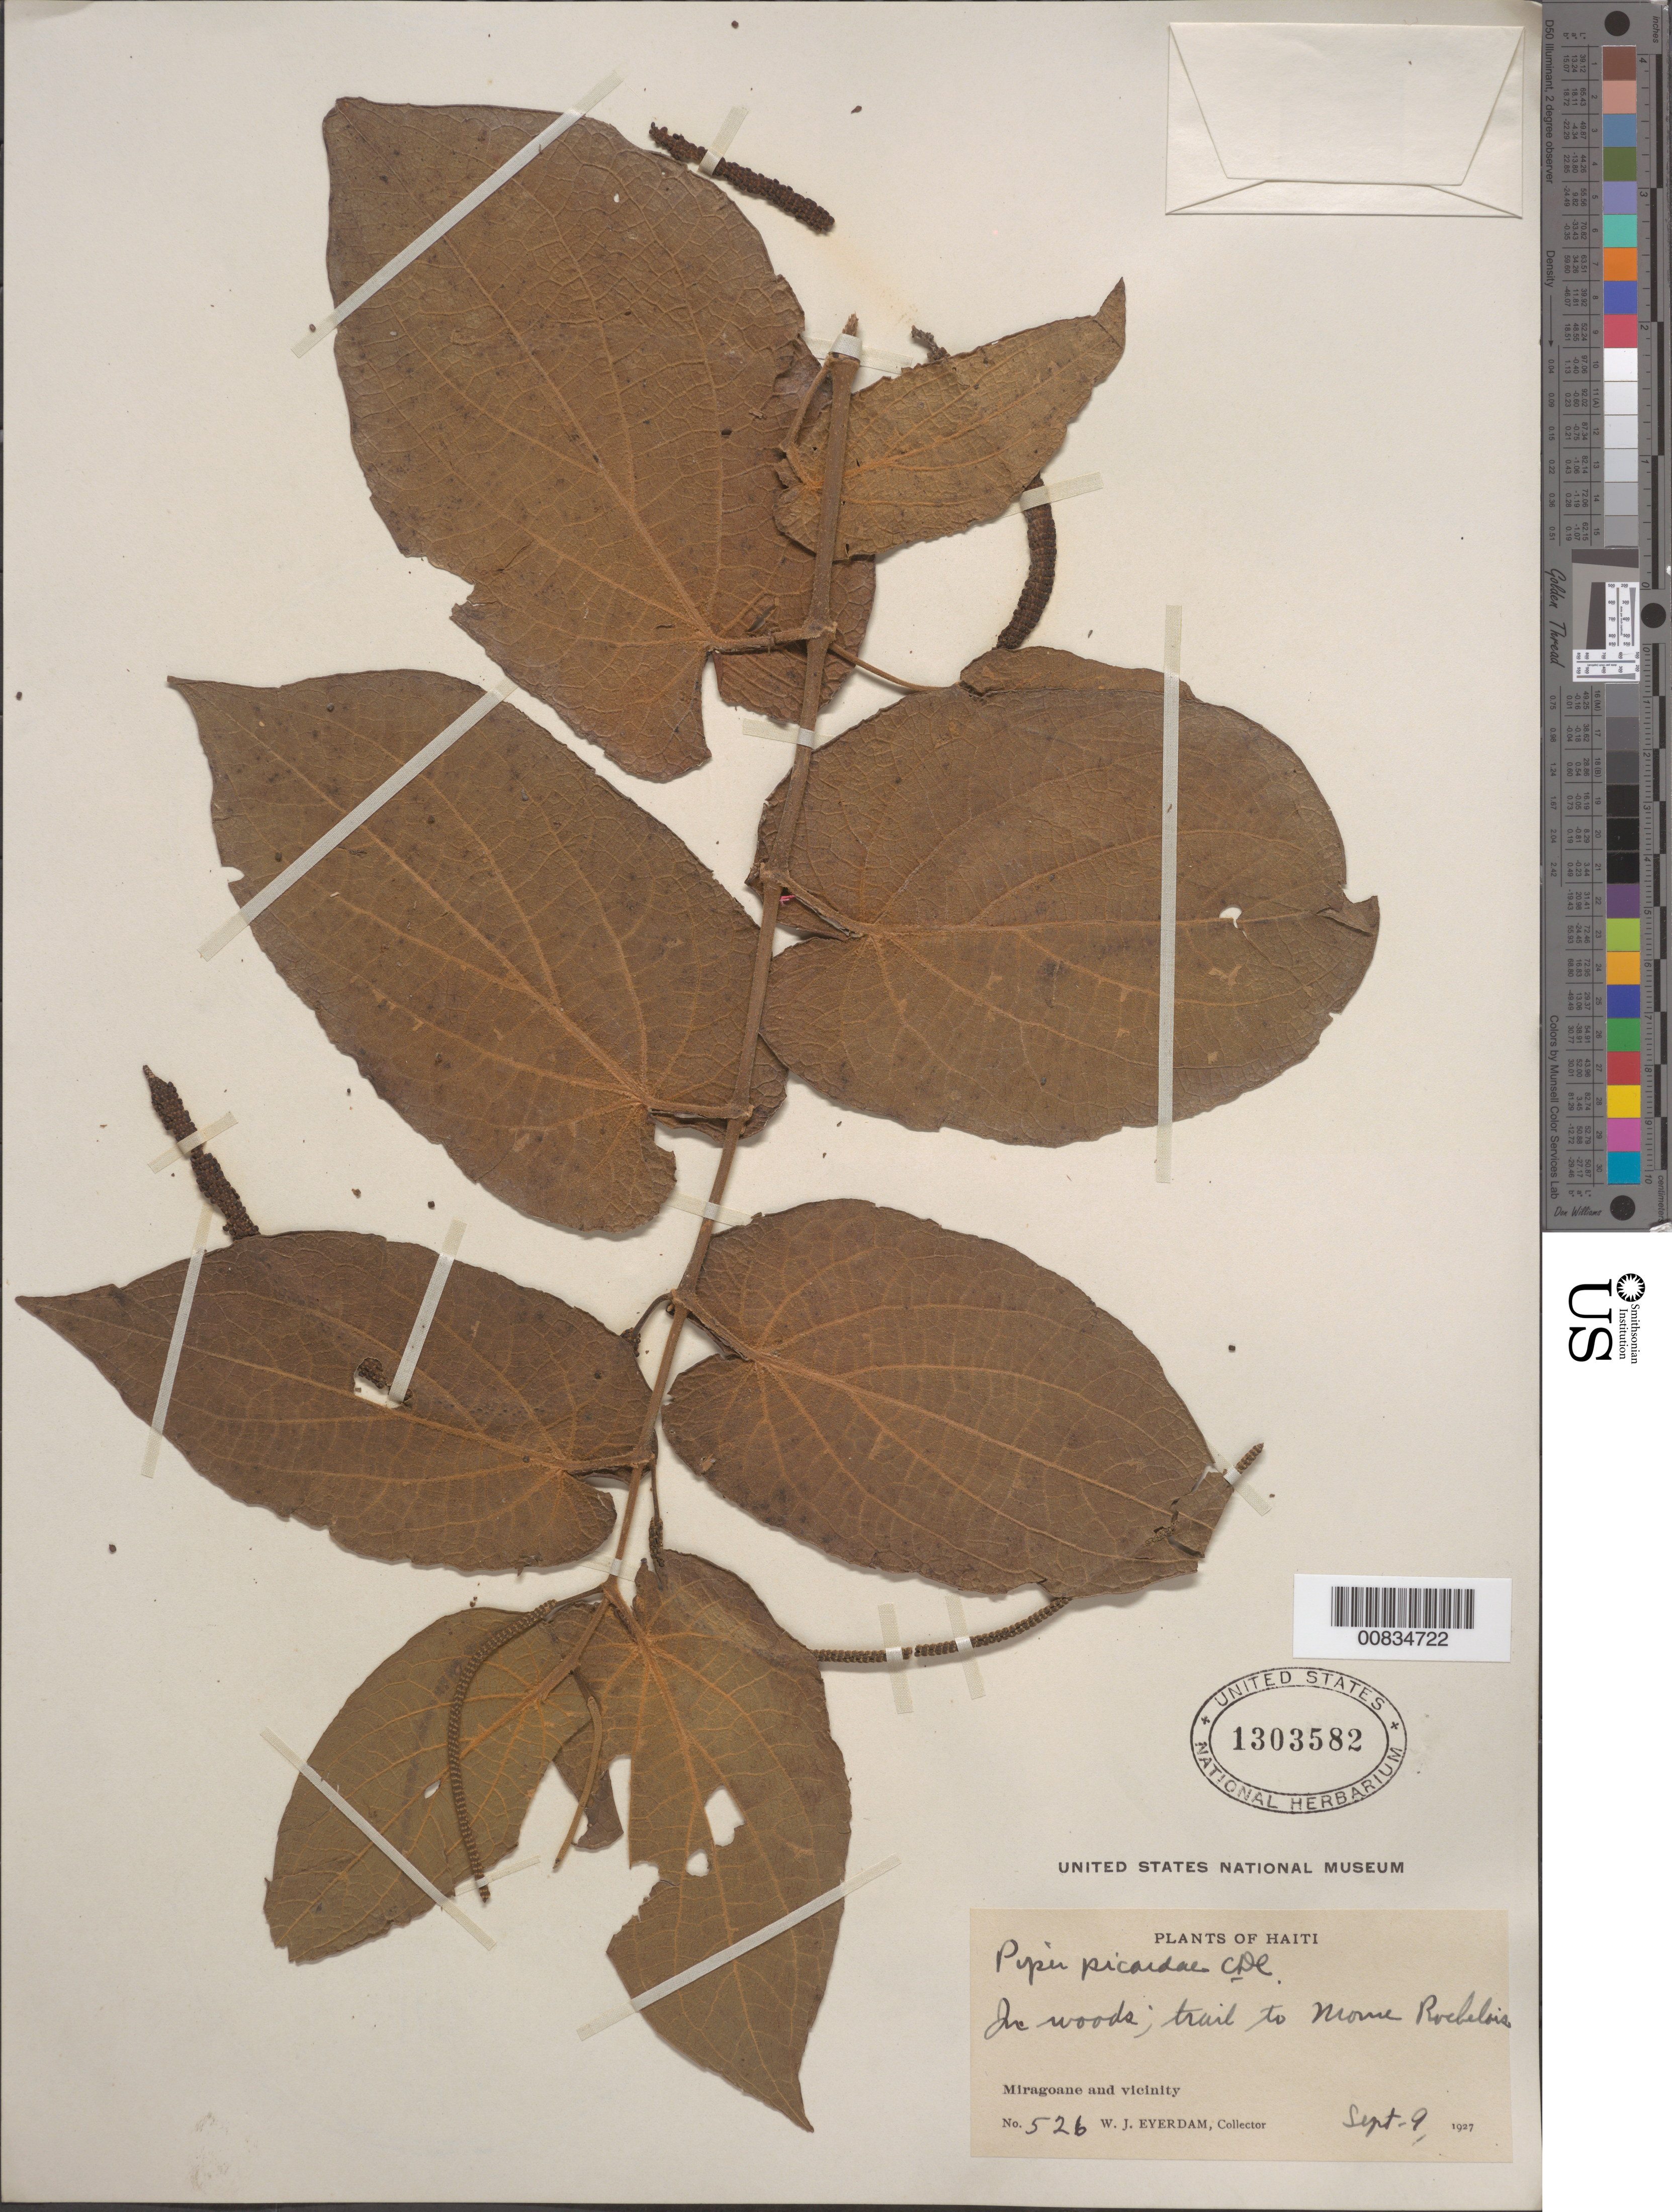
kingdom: Plantae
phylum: Tracheophyta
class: Magnoliopsida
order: Piperales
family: Piperaceae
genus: Piper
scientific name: Piper picardae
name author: C. DC.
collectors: W. J. Eyerdam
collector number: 526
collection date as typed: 09 Sep 1927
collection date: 1927-09-09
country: Haiti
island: Hispaniola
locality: Miragoane and vicinity. Trail to Morne Rochelois.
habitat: In woods.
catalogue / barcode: US 1303582